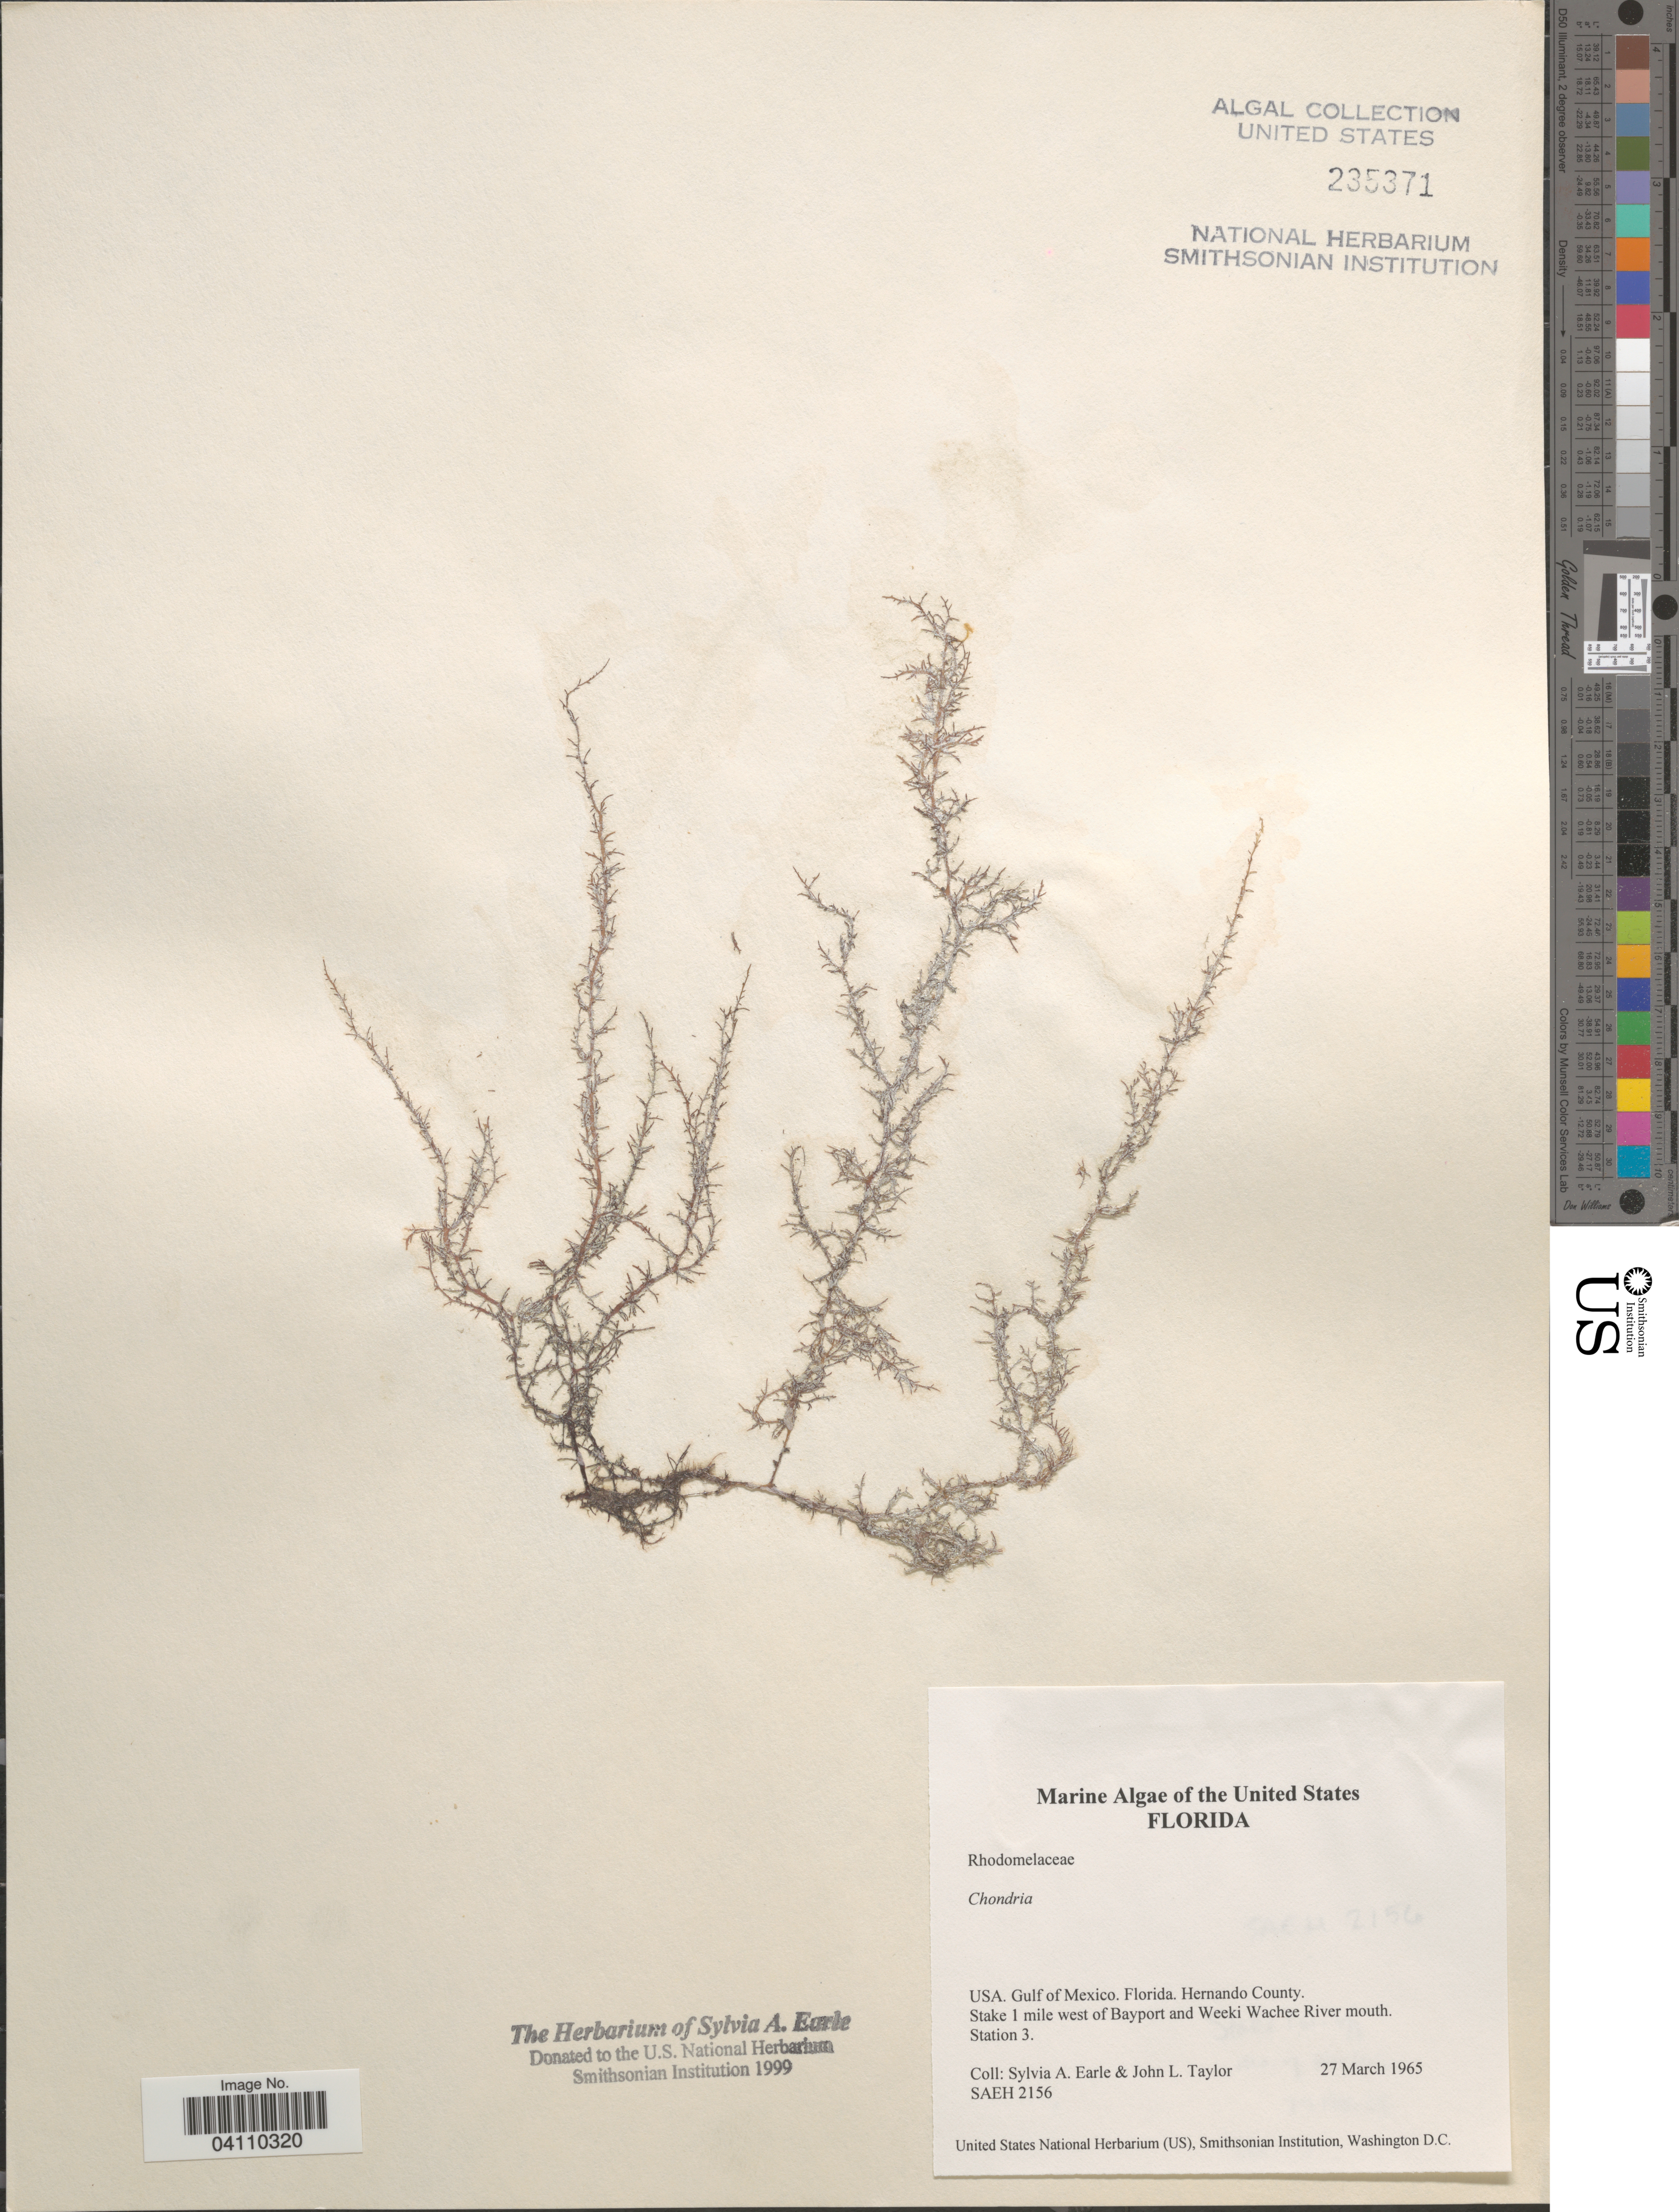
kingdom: Plantae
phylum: Rhodophyta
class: Florideophyceae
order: Ceramiales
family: Rhodomelaceae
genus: Chondria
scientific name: Chondria sp.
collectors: S. A. Earle & J. L. Taylor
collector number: SAEH2156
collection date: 1965-03-27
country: United States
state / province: Florida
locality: Gulf of Mexico. Hernando County. Stake 1 mile west of Bayport and Weeki Wachee River mouth. Station 3.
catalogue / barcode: US 235371